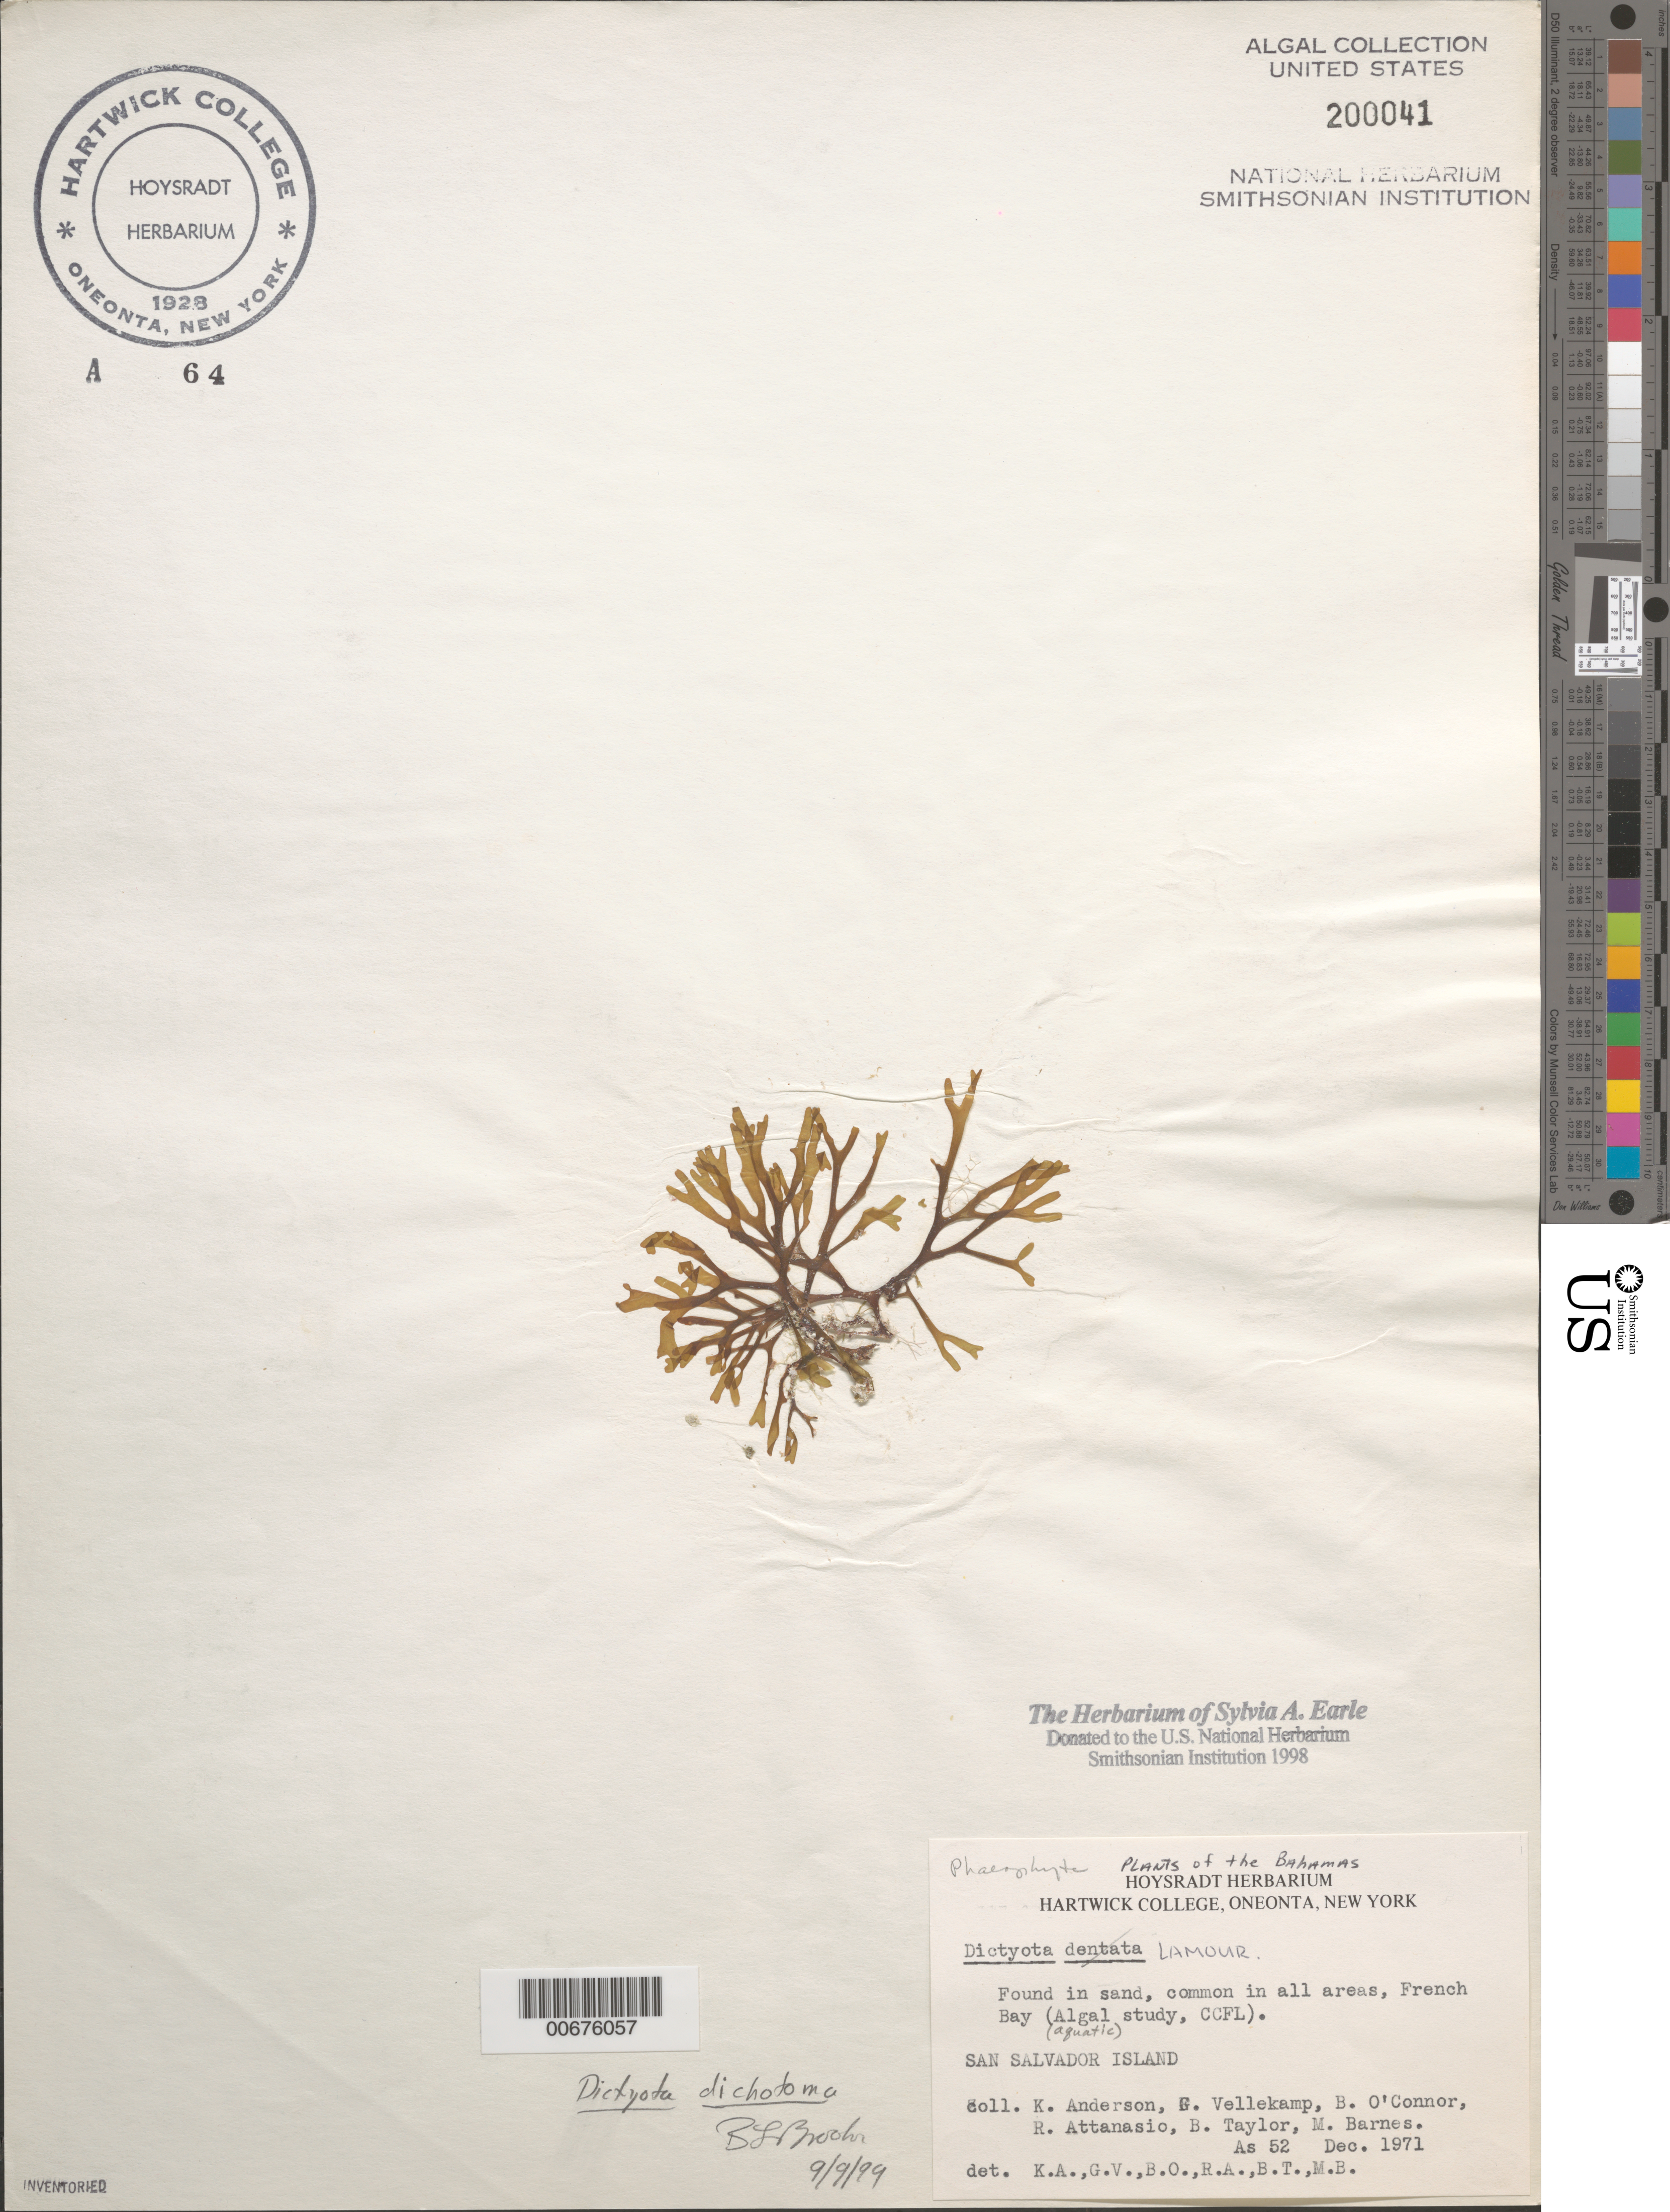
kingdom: Chromista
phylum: Ochrophyta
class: Phaeophyceae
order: Dictyotales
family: Dictyotaceae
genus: Dictyota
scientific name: Dictyota dichotoma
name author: (Huds.) J.V.Lamouroux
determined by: Brooks, B. L., (BOT), Smithsonian Institution - National Museum of Natural History (UNITED STATES)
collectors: K. Anderson, G. Vellekamp, B. O'Connor, R. Attanasio, B. Taylor & M. Barnes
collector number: As 52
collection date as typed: Dec 1971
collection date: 1971-12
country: Bahamas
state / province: San Salvador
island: San Salvador Island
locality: French Bay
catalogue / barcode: US 200041